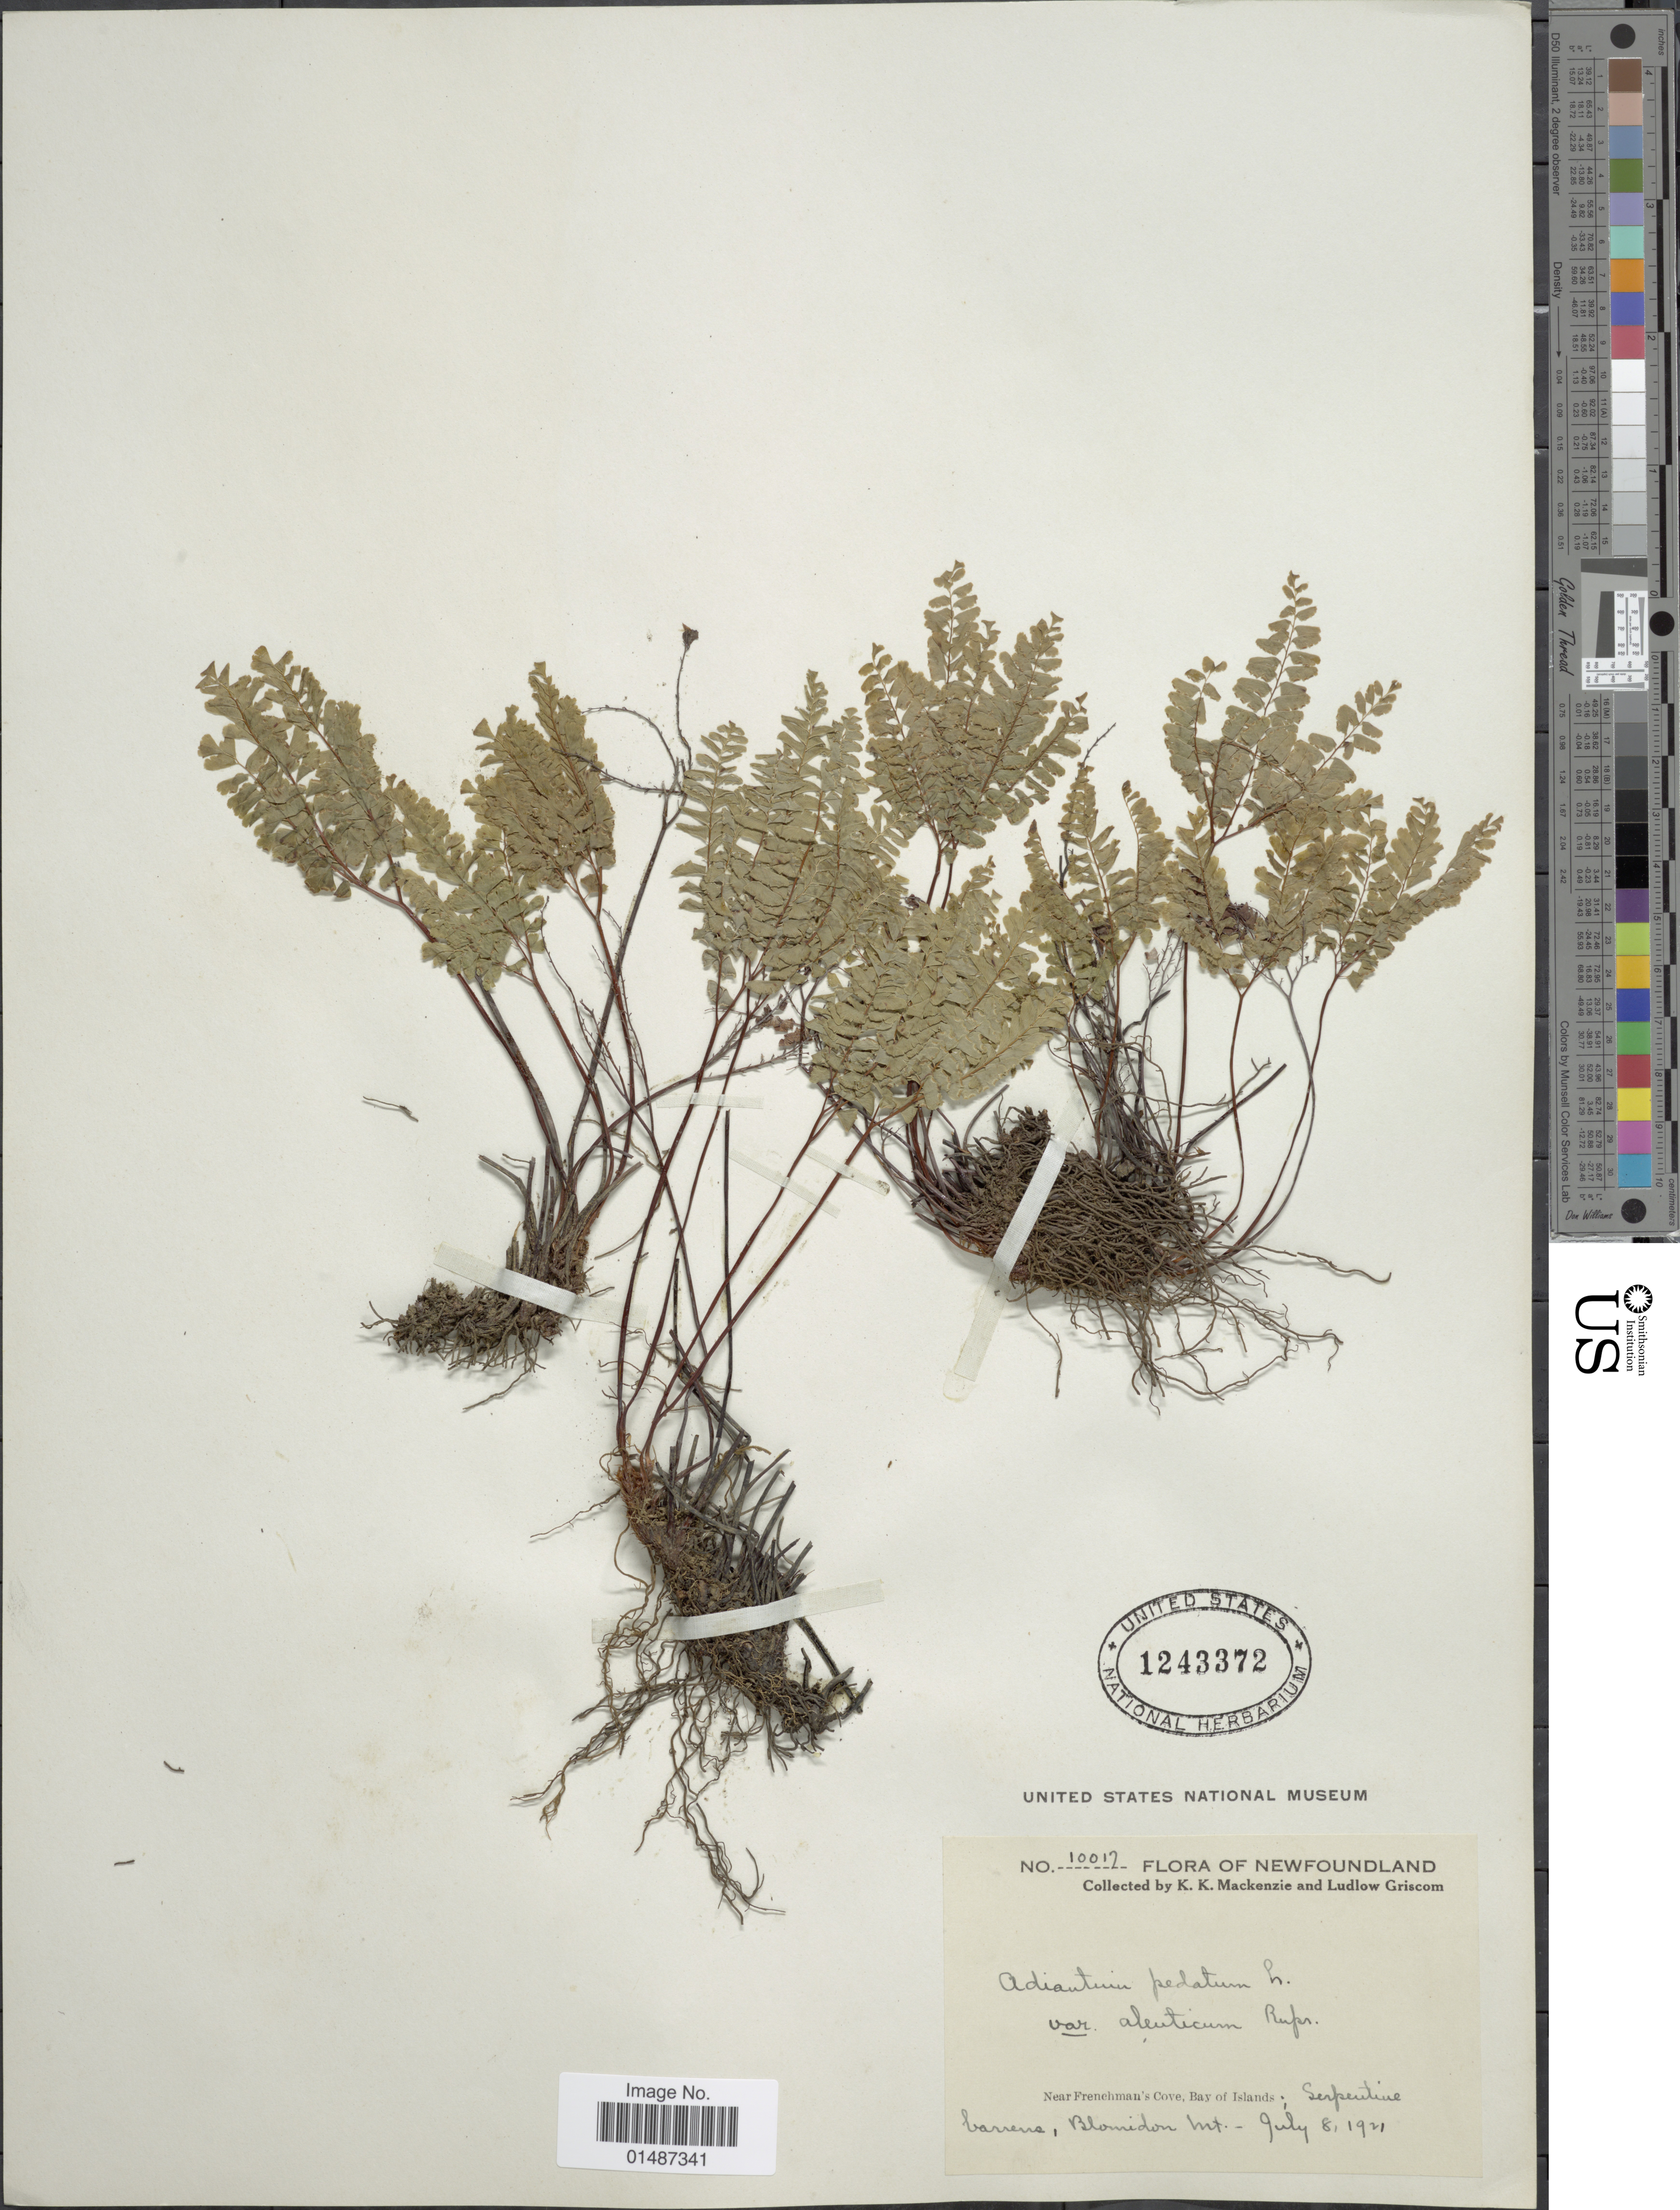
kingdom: Plantae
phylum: Tracheophyta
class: Polypodiopsida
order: Polypodiales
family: Pteridaceae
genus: Adiantum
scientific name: Adiantum pedatum subsp. calderi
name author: Cody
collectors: K. K. Mackenzie & L. Griscom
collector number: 10017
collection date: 1921-07-08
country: Canada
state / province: Newfoundland and Labrador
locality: Near Frenchman's Cove, Bay of Islands; Serpentine barrens, Blomidon Mt.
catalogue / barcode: US 1243372